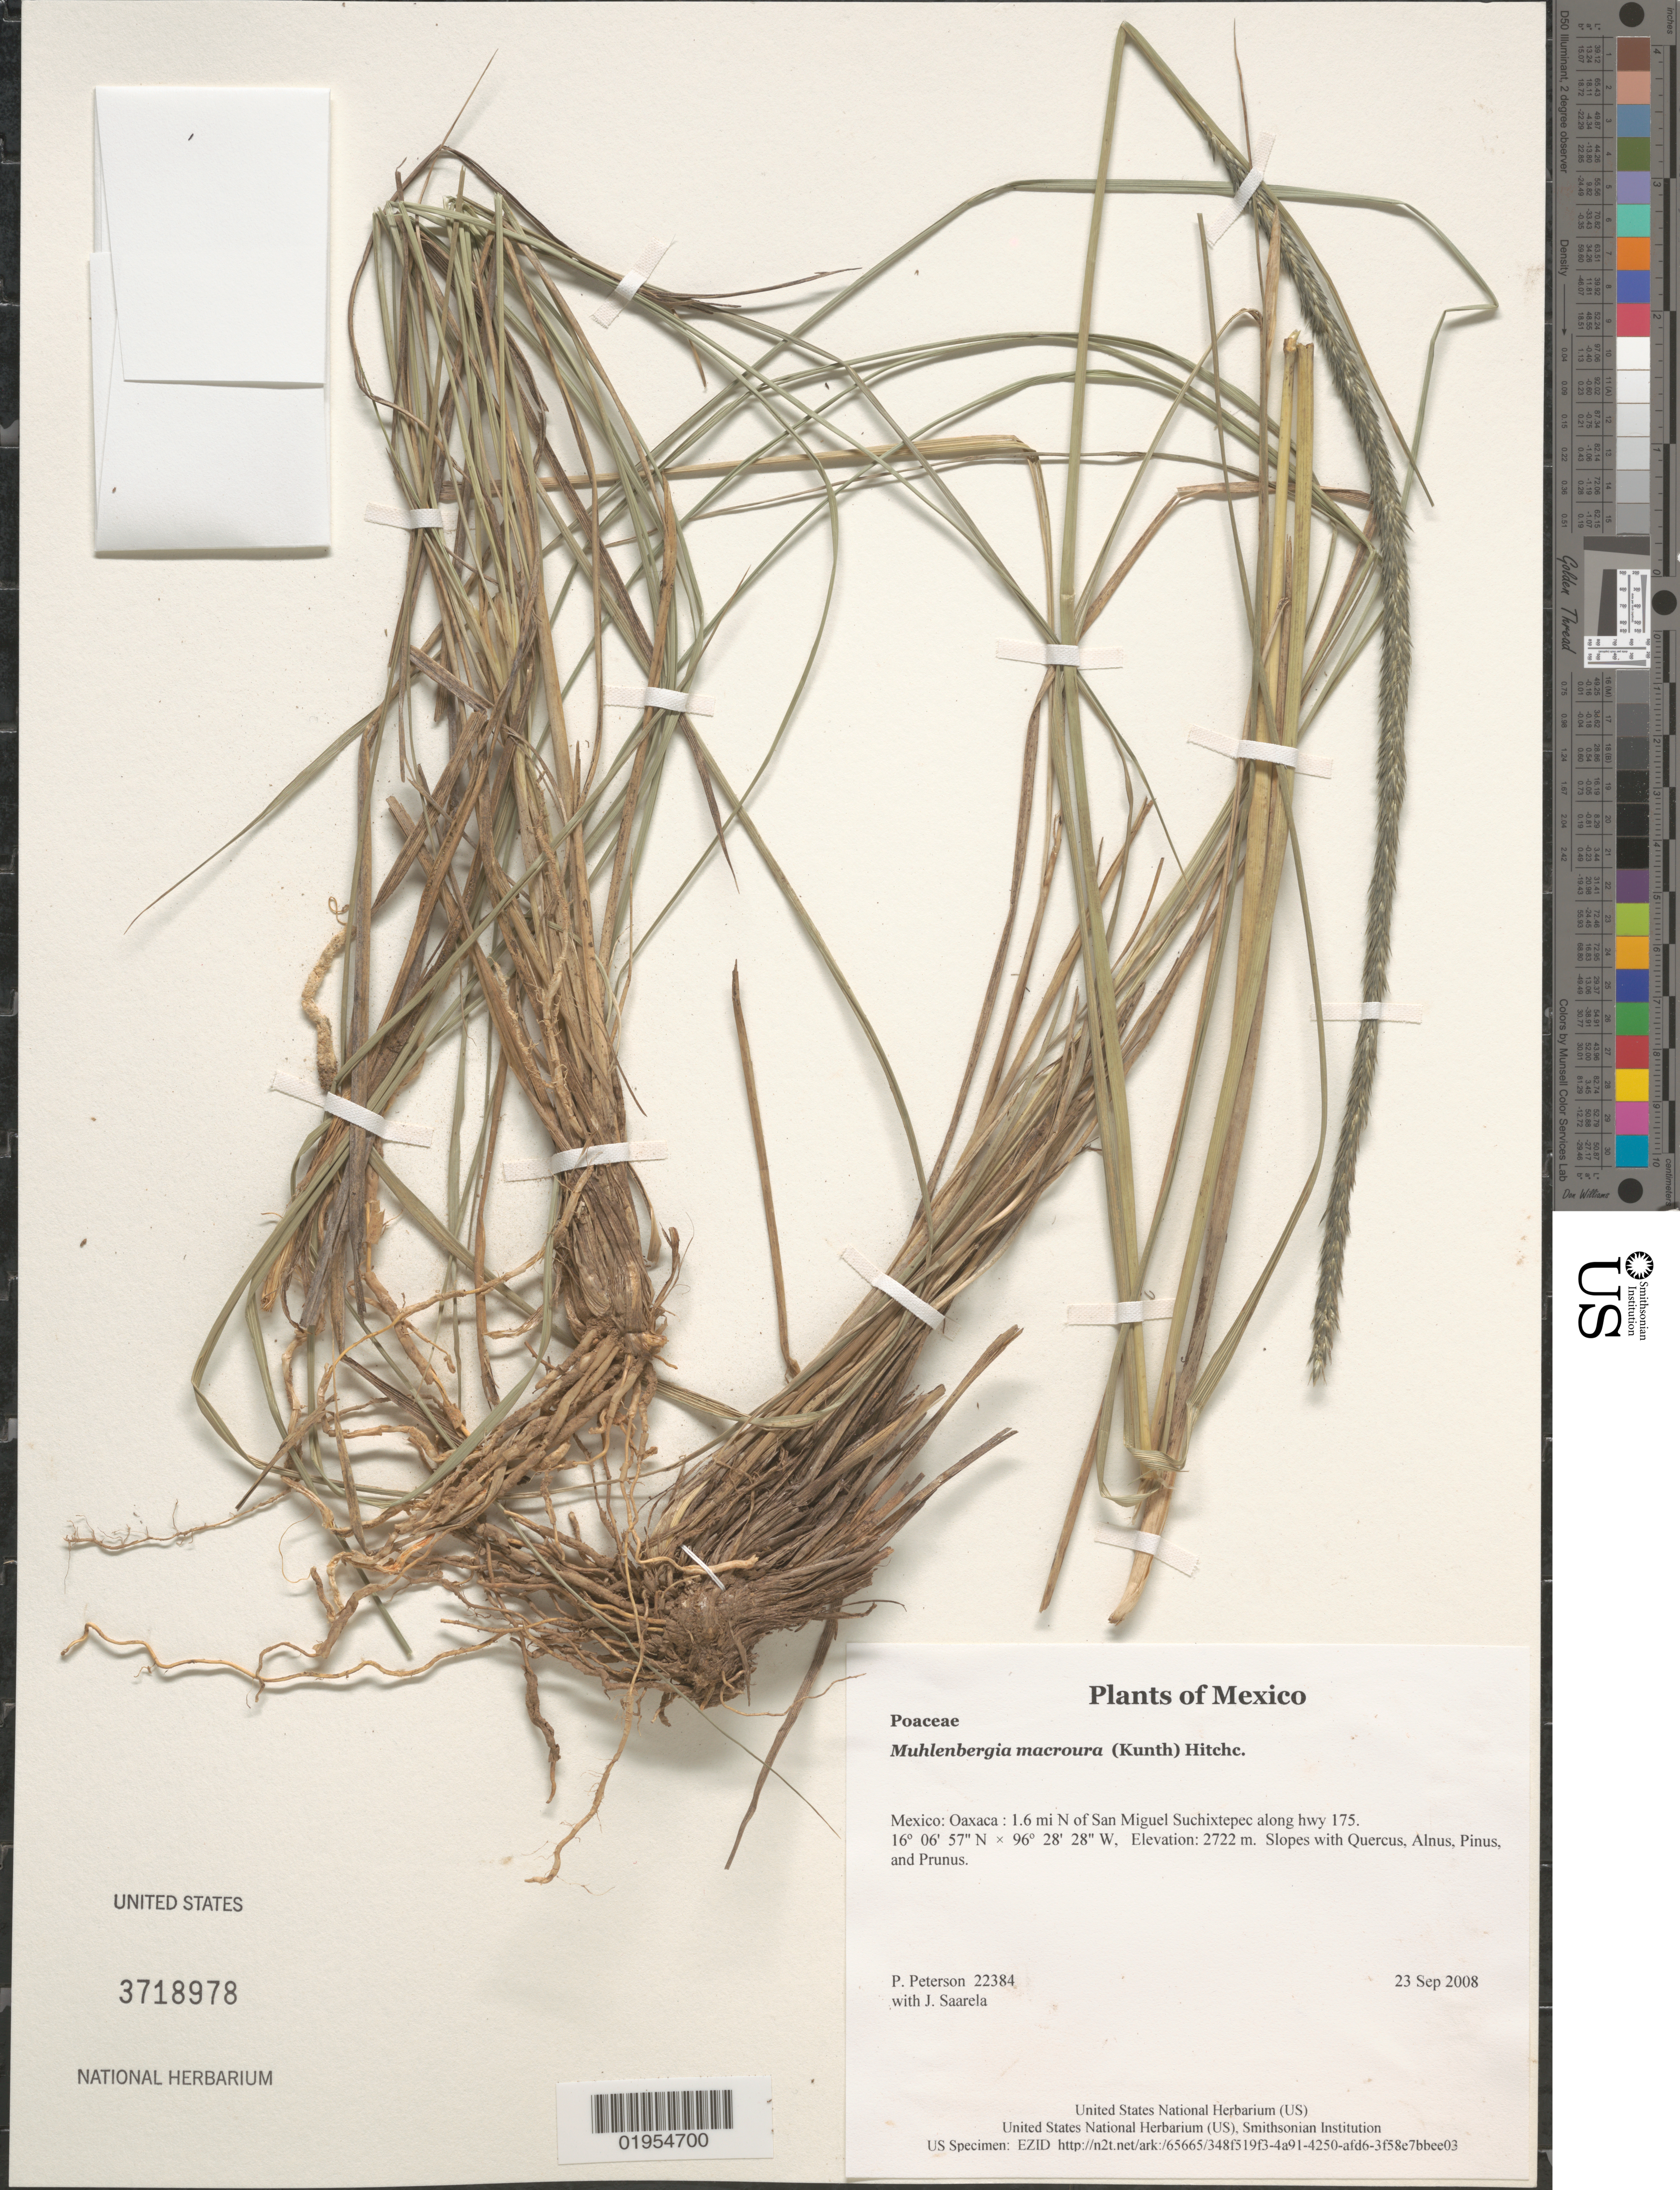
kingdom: Plantae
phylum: Tracheophyta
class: Liliopsida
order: Poales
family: Poaceae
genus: Muhlenbergia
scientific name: Muhlenbergia macroura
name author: (Kunth) Hitchc.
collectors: P. M. Peterson & J. Saarela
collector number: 22384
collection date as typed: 23 Sep 2008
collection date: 2008-09-23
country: Mexico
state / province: Oaxaca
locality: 1.6 mi N of San Miguel Suchixtepec along hwy 175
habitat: Slopes with Quercus, Alnus, Pinus, and Prunus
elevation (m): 2722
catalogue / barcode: US 3718978